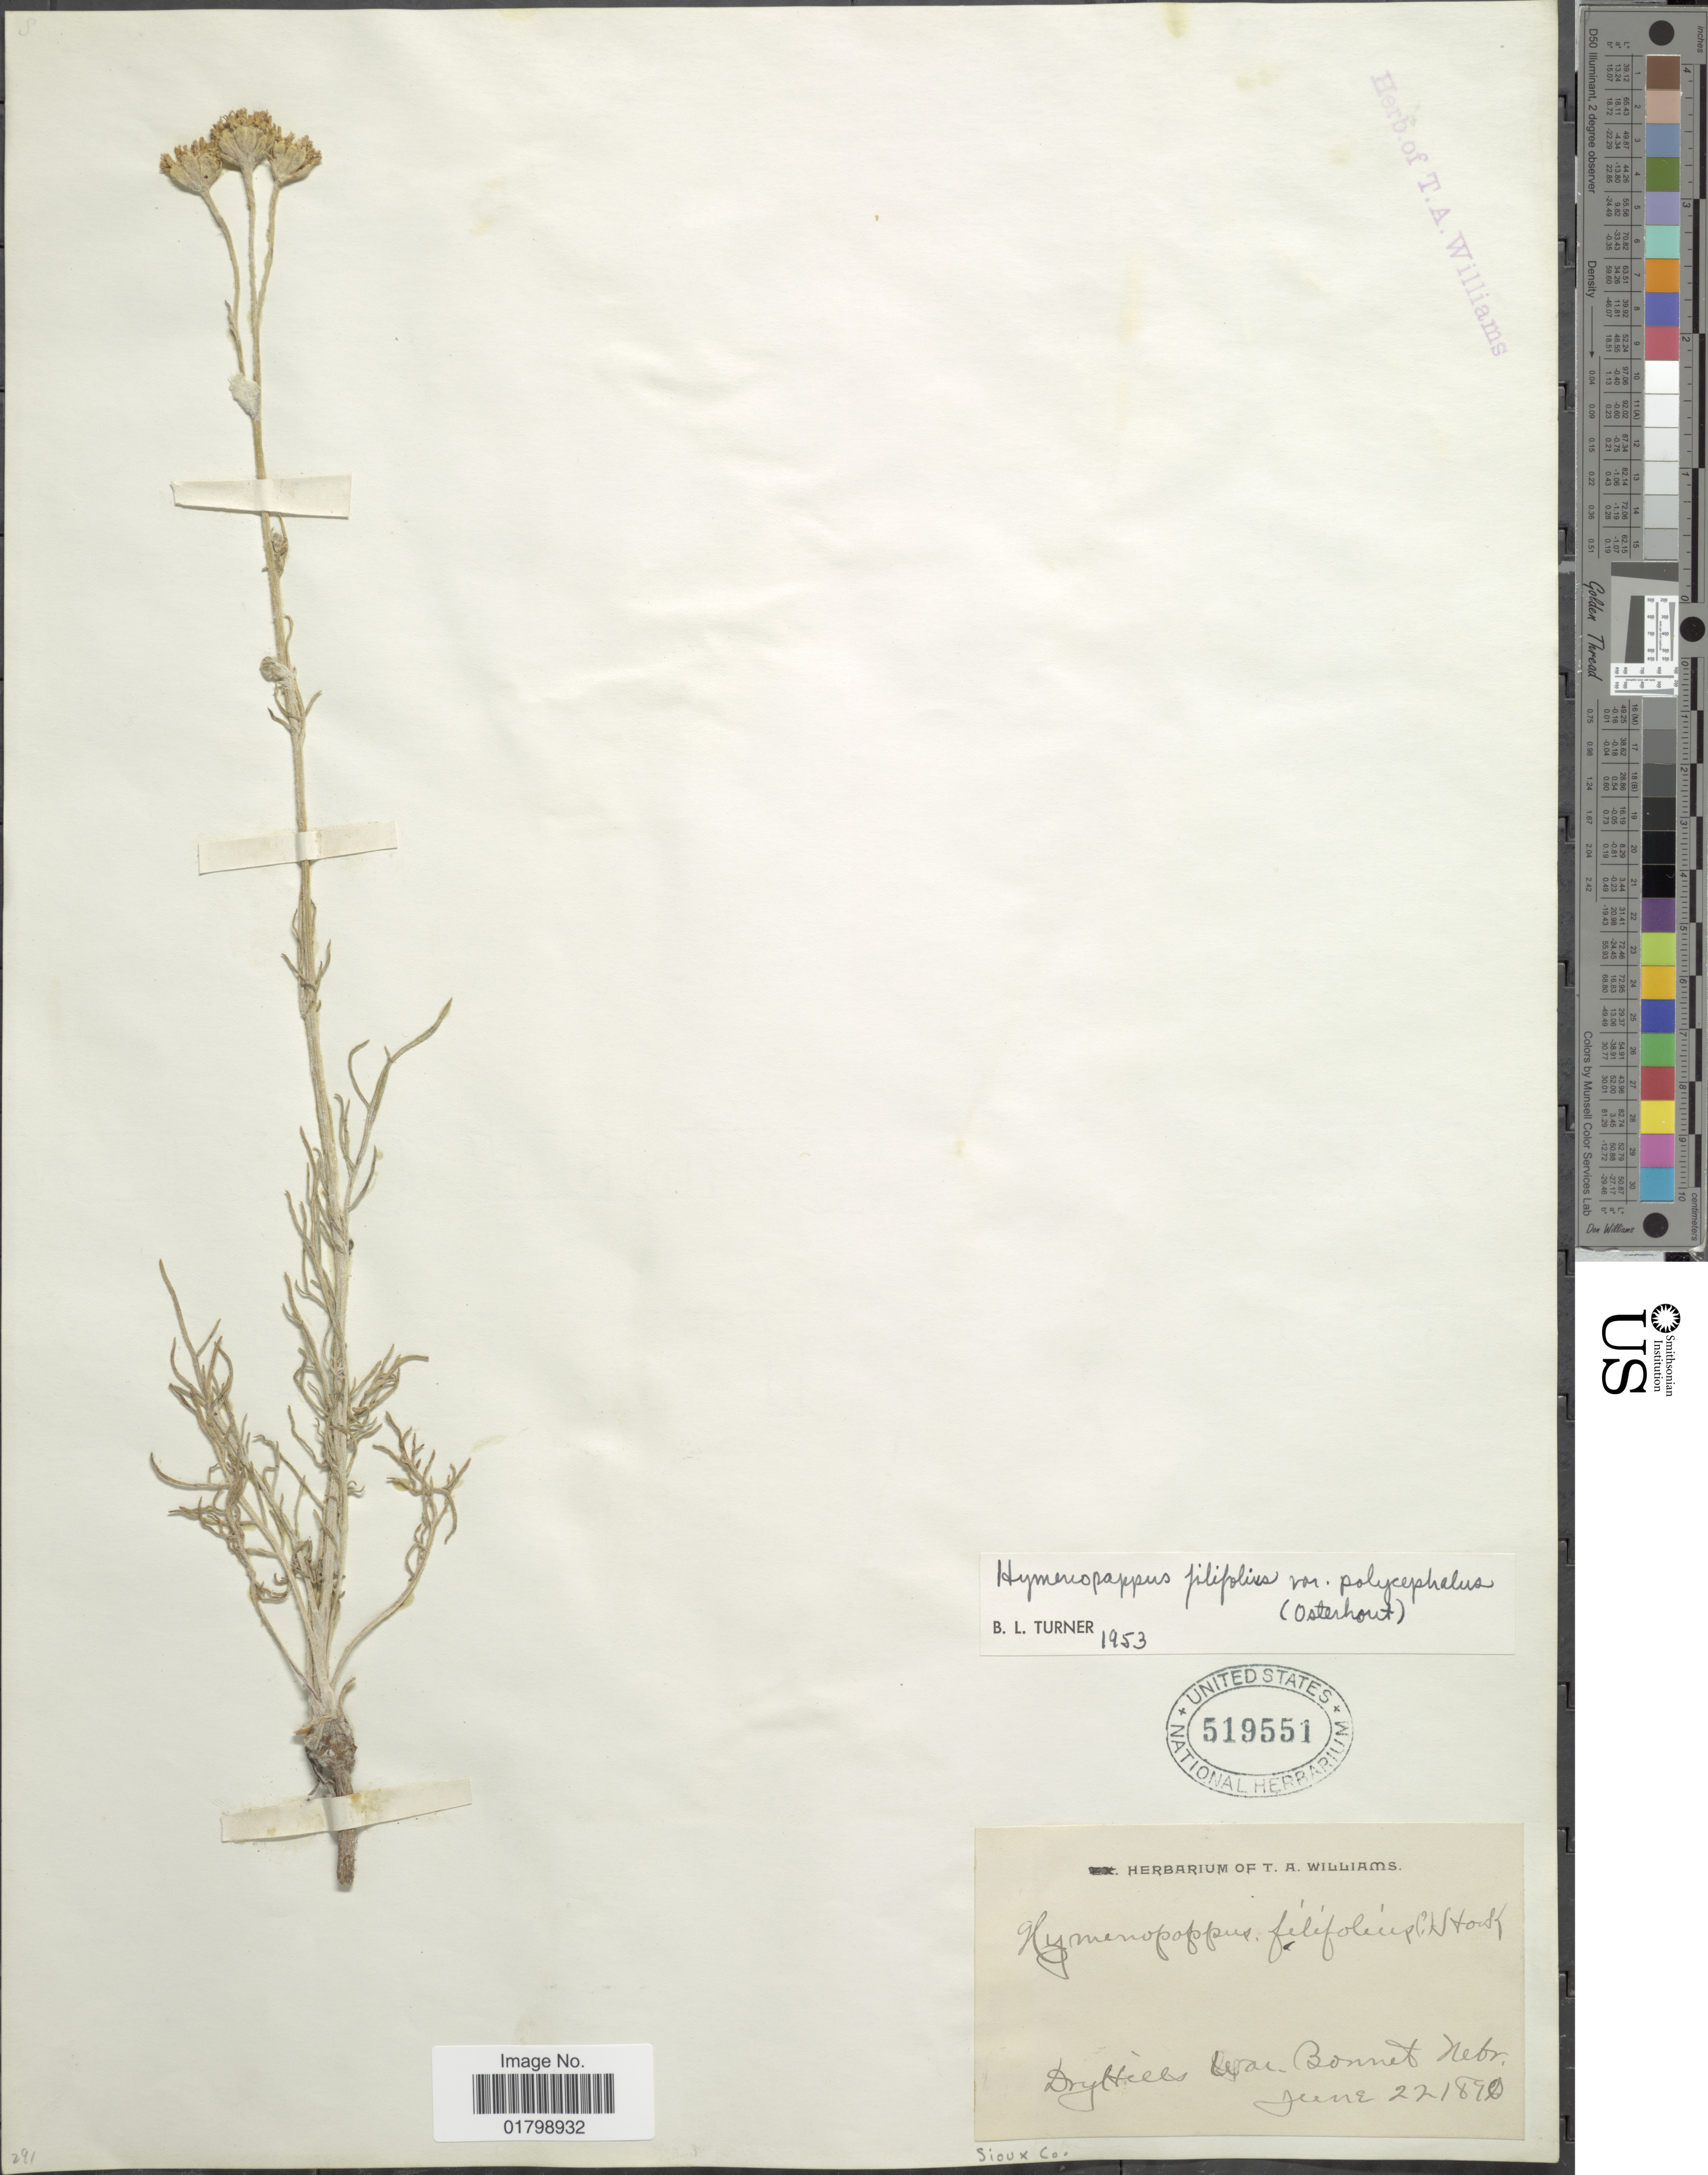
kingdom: Plantae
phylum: Tracheophyta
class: Magnoliopsida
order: Asterales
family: Asteraceae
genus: Hymenopappus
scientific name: Hymenopappus filifolius var. polycephalus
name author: (Osterh.) B.L. Turner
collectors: ex herb. Thos. A. Williams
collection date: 1890-06-22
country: United States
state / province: Nebraska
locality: Dry hills War Bonnet, Nebr., Sioux Co.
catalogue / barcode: US 519551